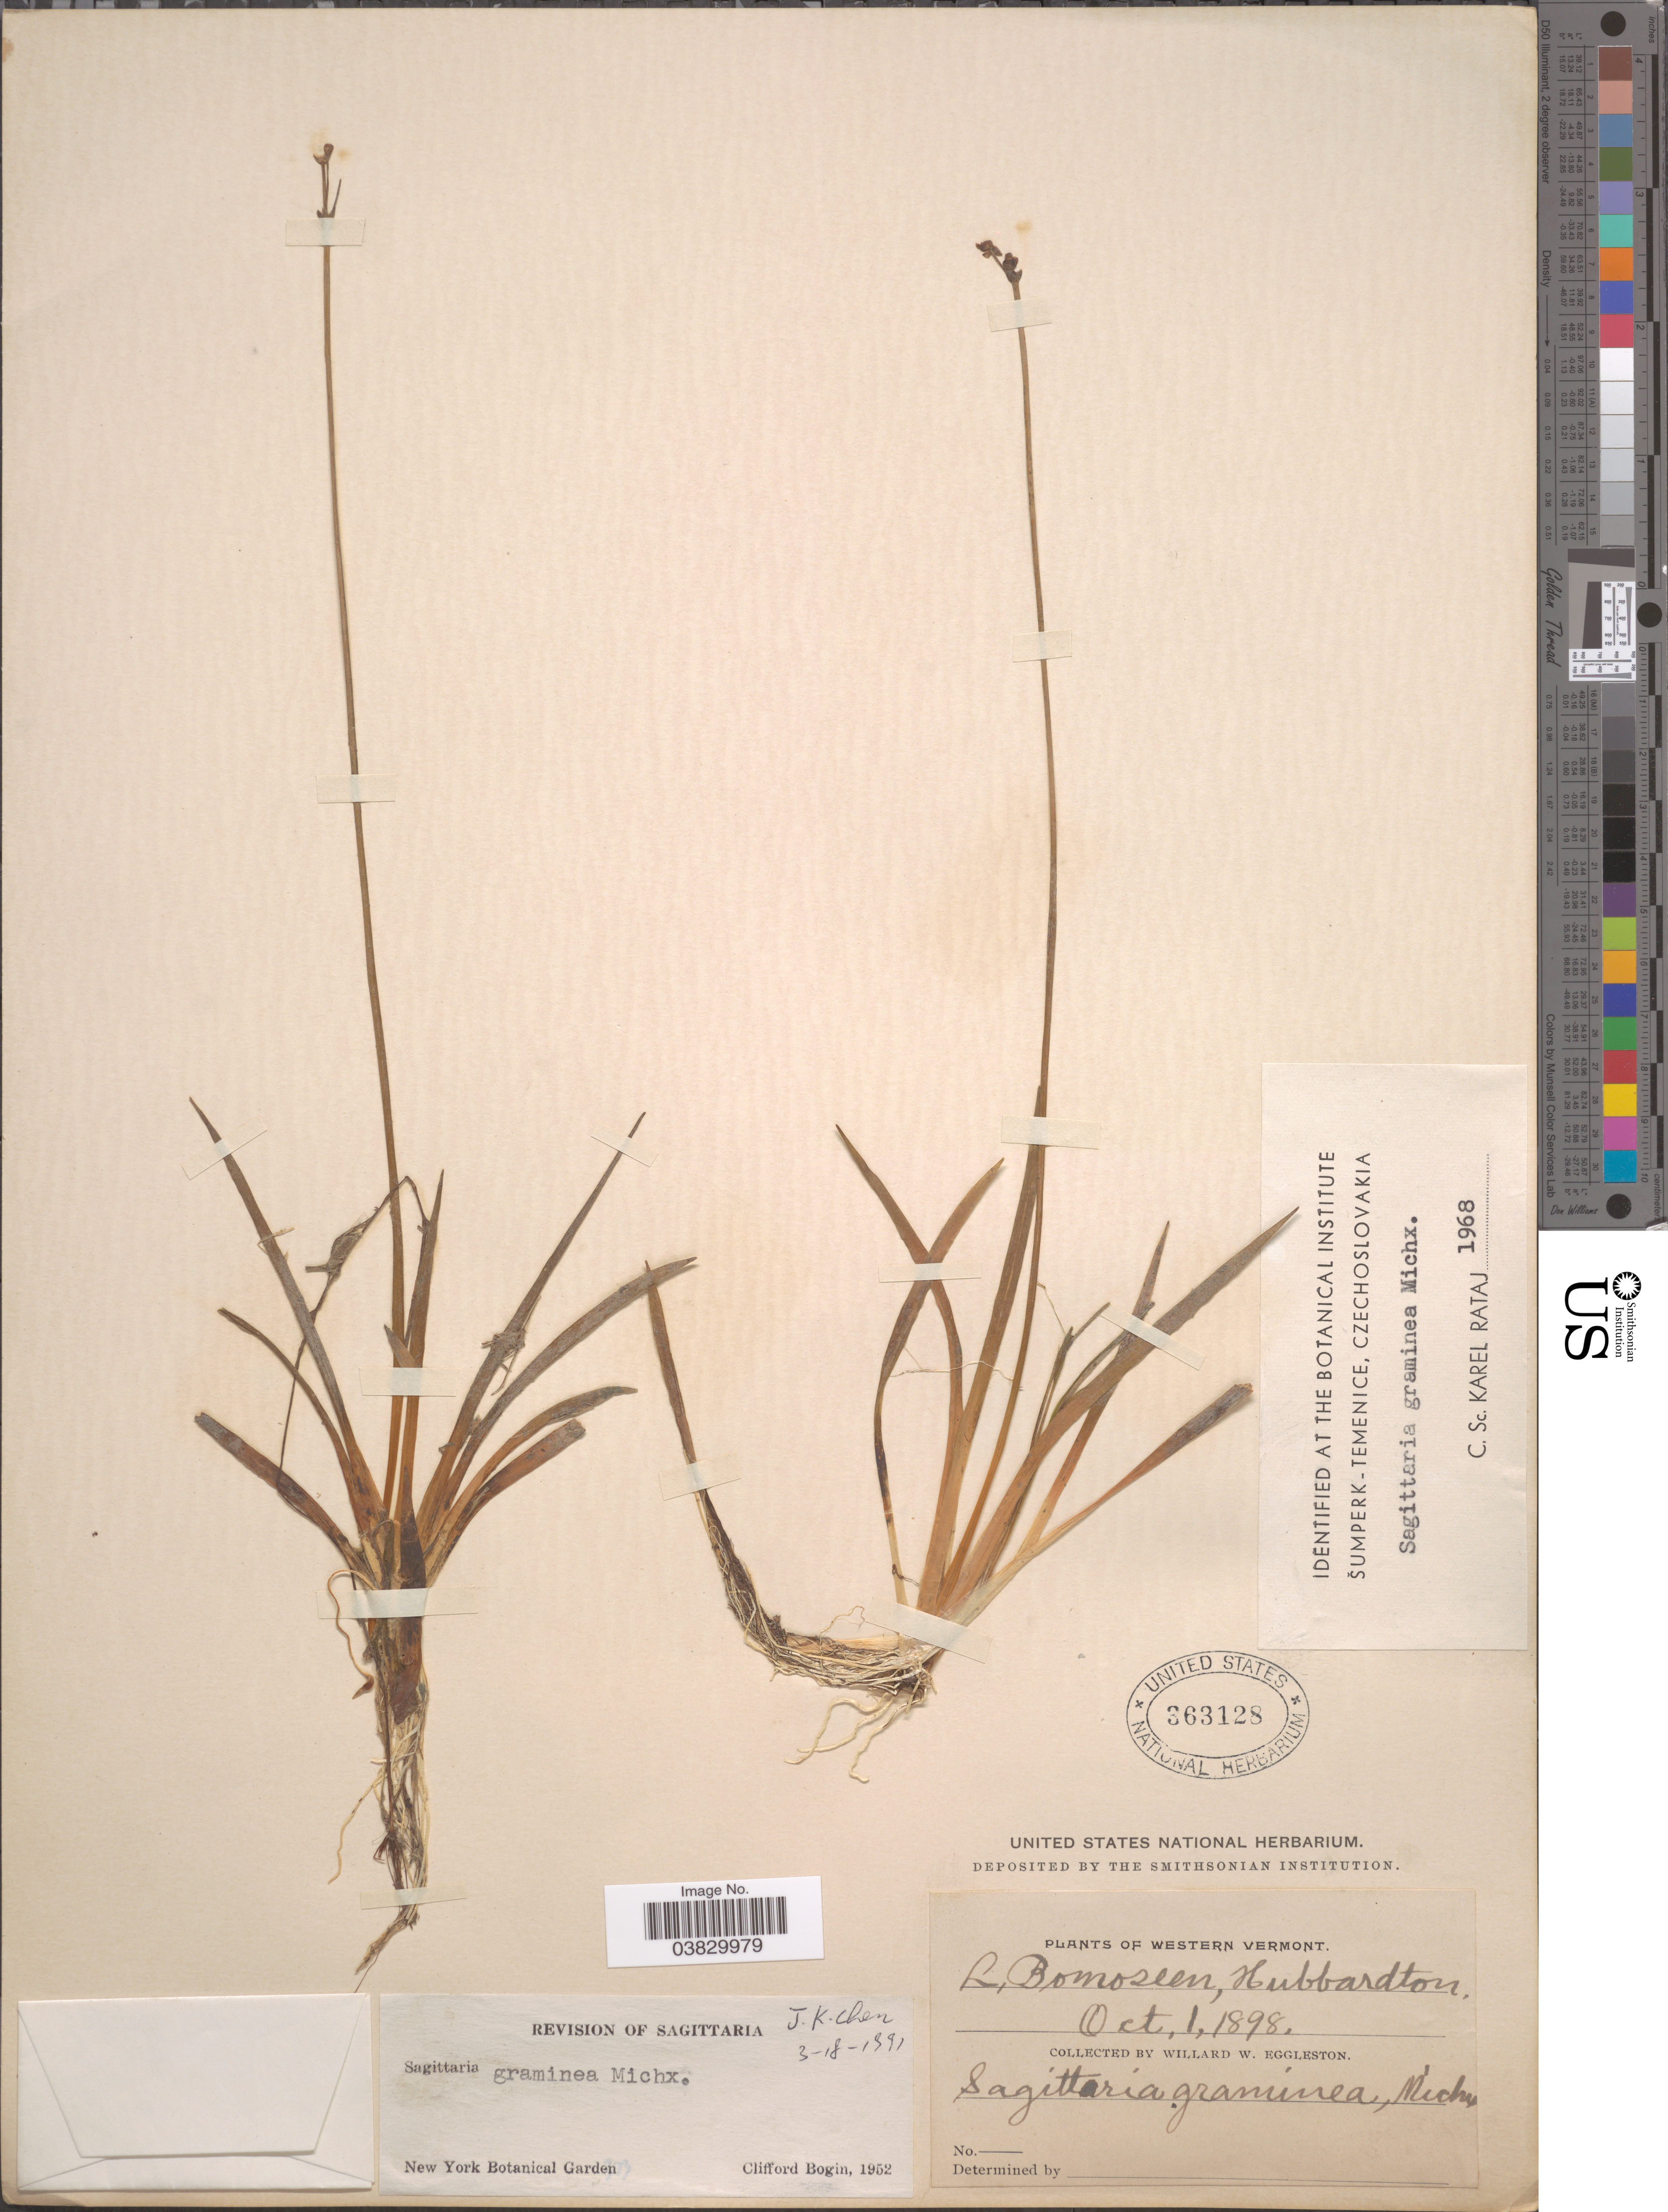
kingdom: Plantae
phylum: Tracheophyta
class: Liliopsida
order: Alismatales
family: Alismataceae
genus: Sagittaria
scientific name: Sagittaria graminea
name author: Michx.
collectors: W. W. Eggleston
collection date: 1898-10-01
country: United States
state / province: Vermont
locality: Western Vermont.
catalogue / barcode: US 363128